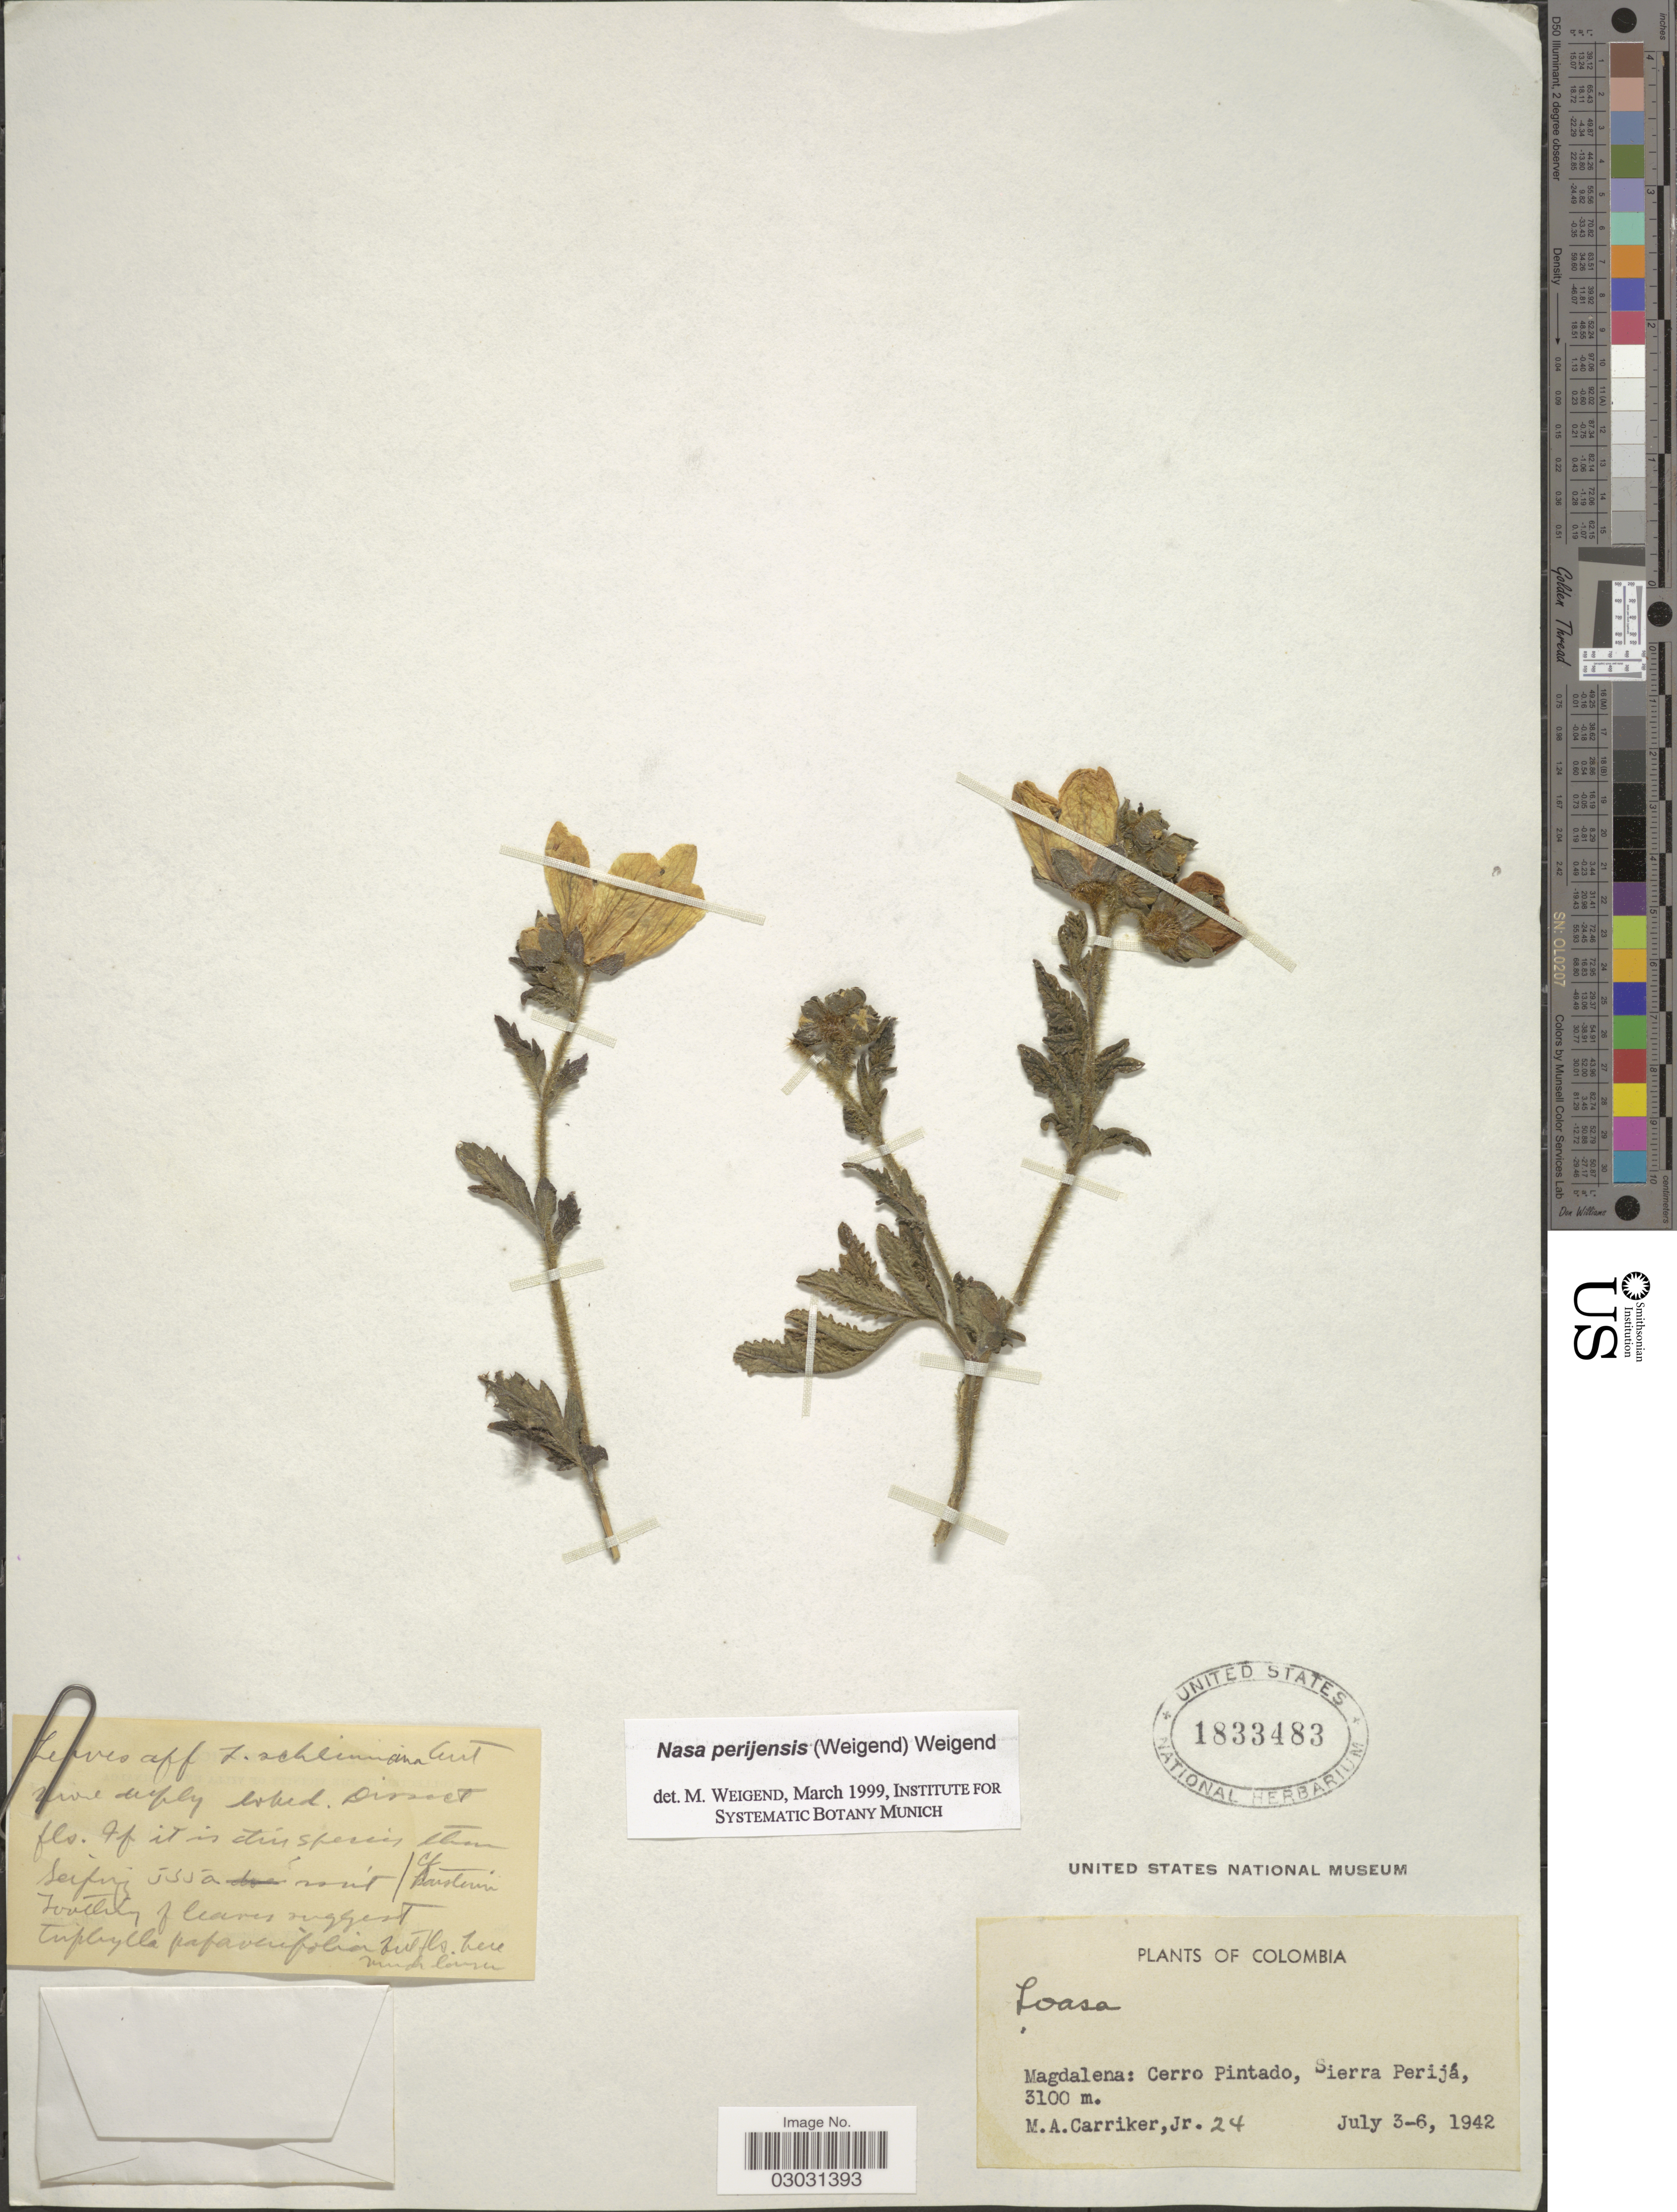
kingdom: Plantae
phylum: Tracheophyta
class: Magnoliopsida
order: Cornales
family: Loasaceae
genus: Nasa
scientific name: Nasa perijensis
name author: (Weigend) Weigend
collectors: M. A. Carriker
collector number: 24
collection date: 1942-07-03/1942-07-06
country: Colombia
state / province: Magdalena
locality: Cerro Pintado, Sierra Perijá.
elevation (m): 3100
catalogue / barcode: US 1833483